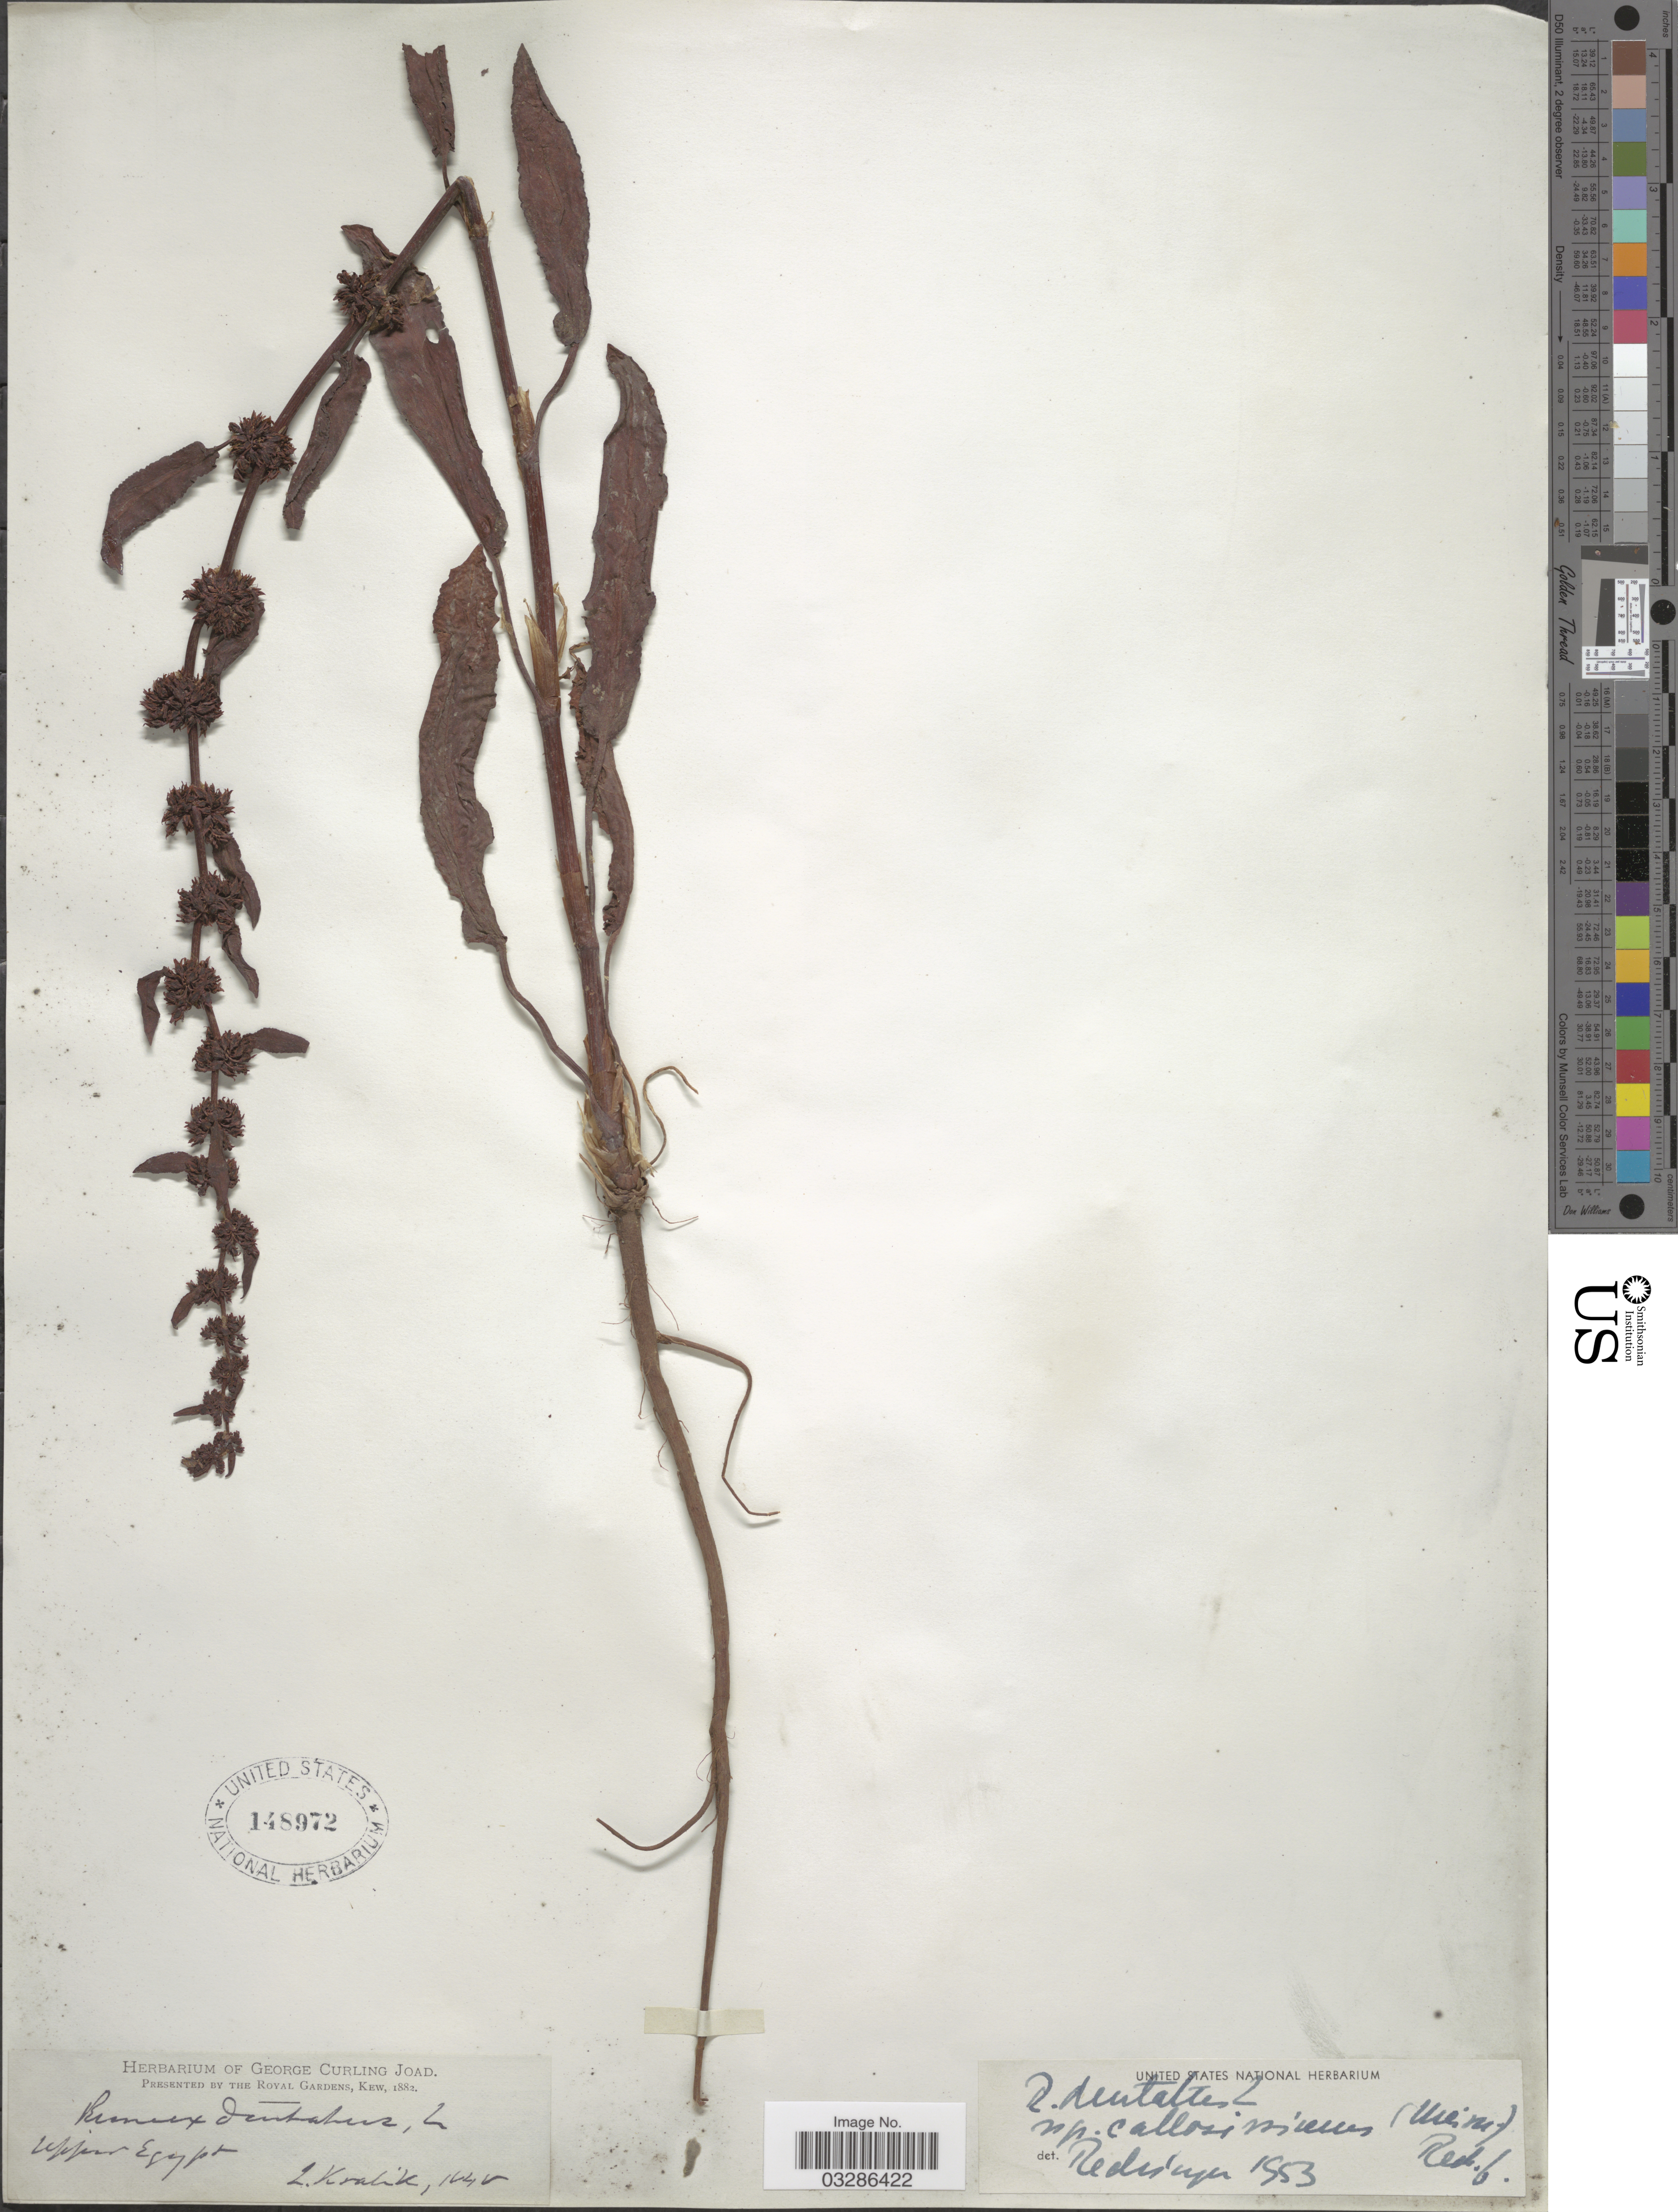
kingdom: Plantae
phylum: Tracheophyta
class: Magnoliopsida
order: Caryophyllales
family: Polygonaceae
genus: Rumex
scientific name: Rumex dentatus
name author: L.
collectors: L. Kralik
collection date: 1845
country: Egypt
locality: Upper Egypt.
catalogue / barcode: US 148972